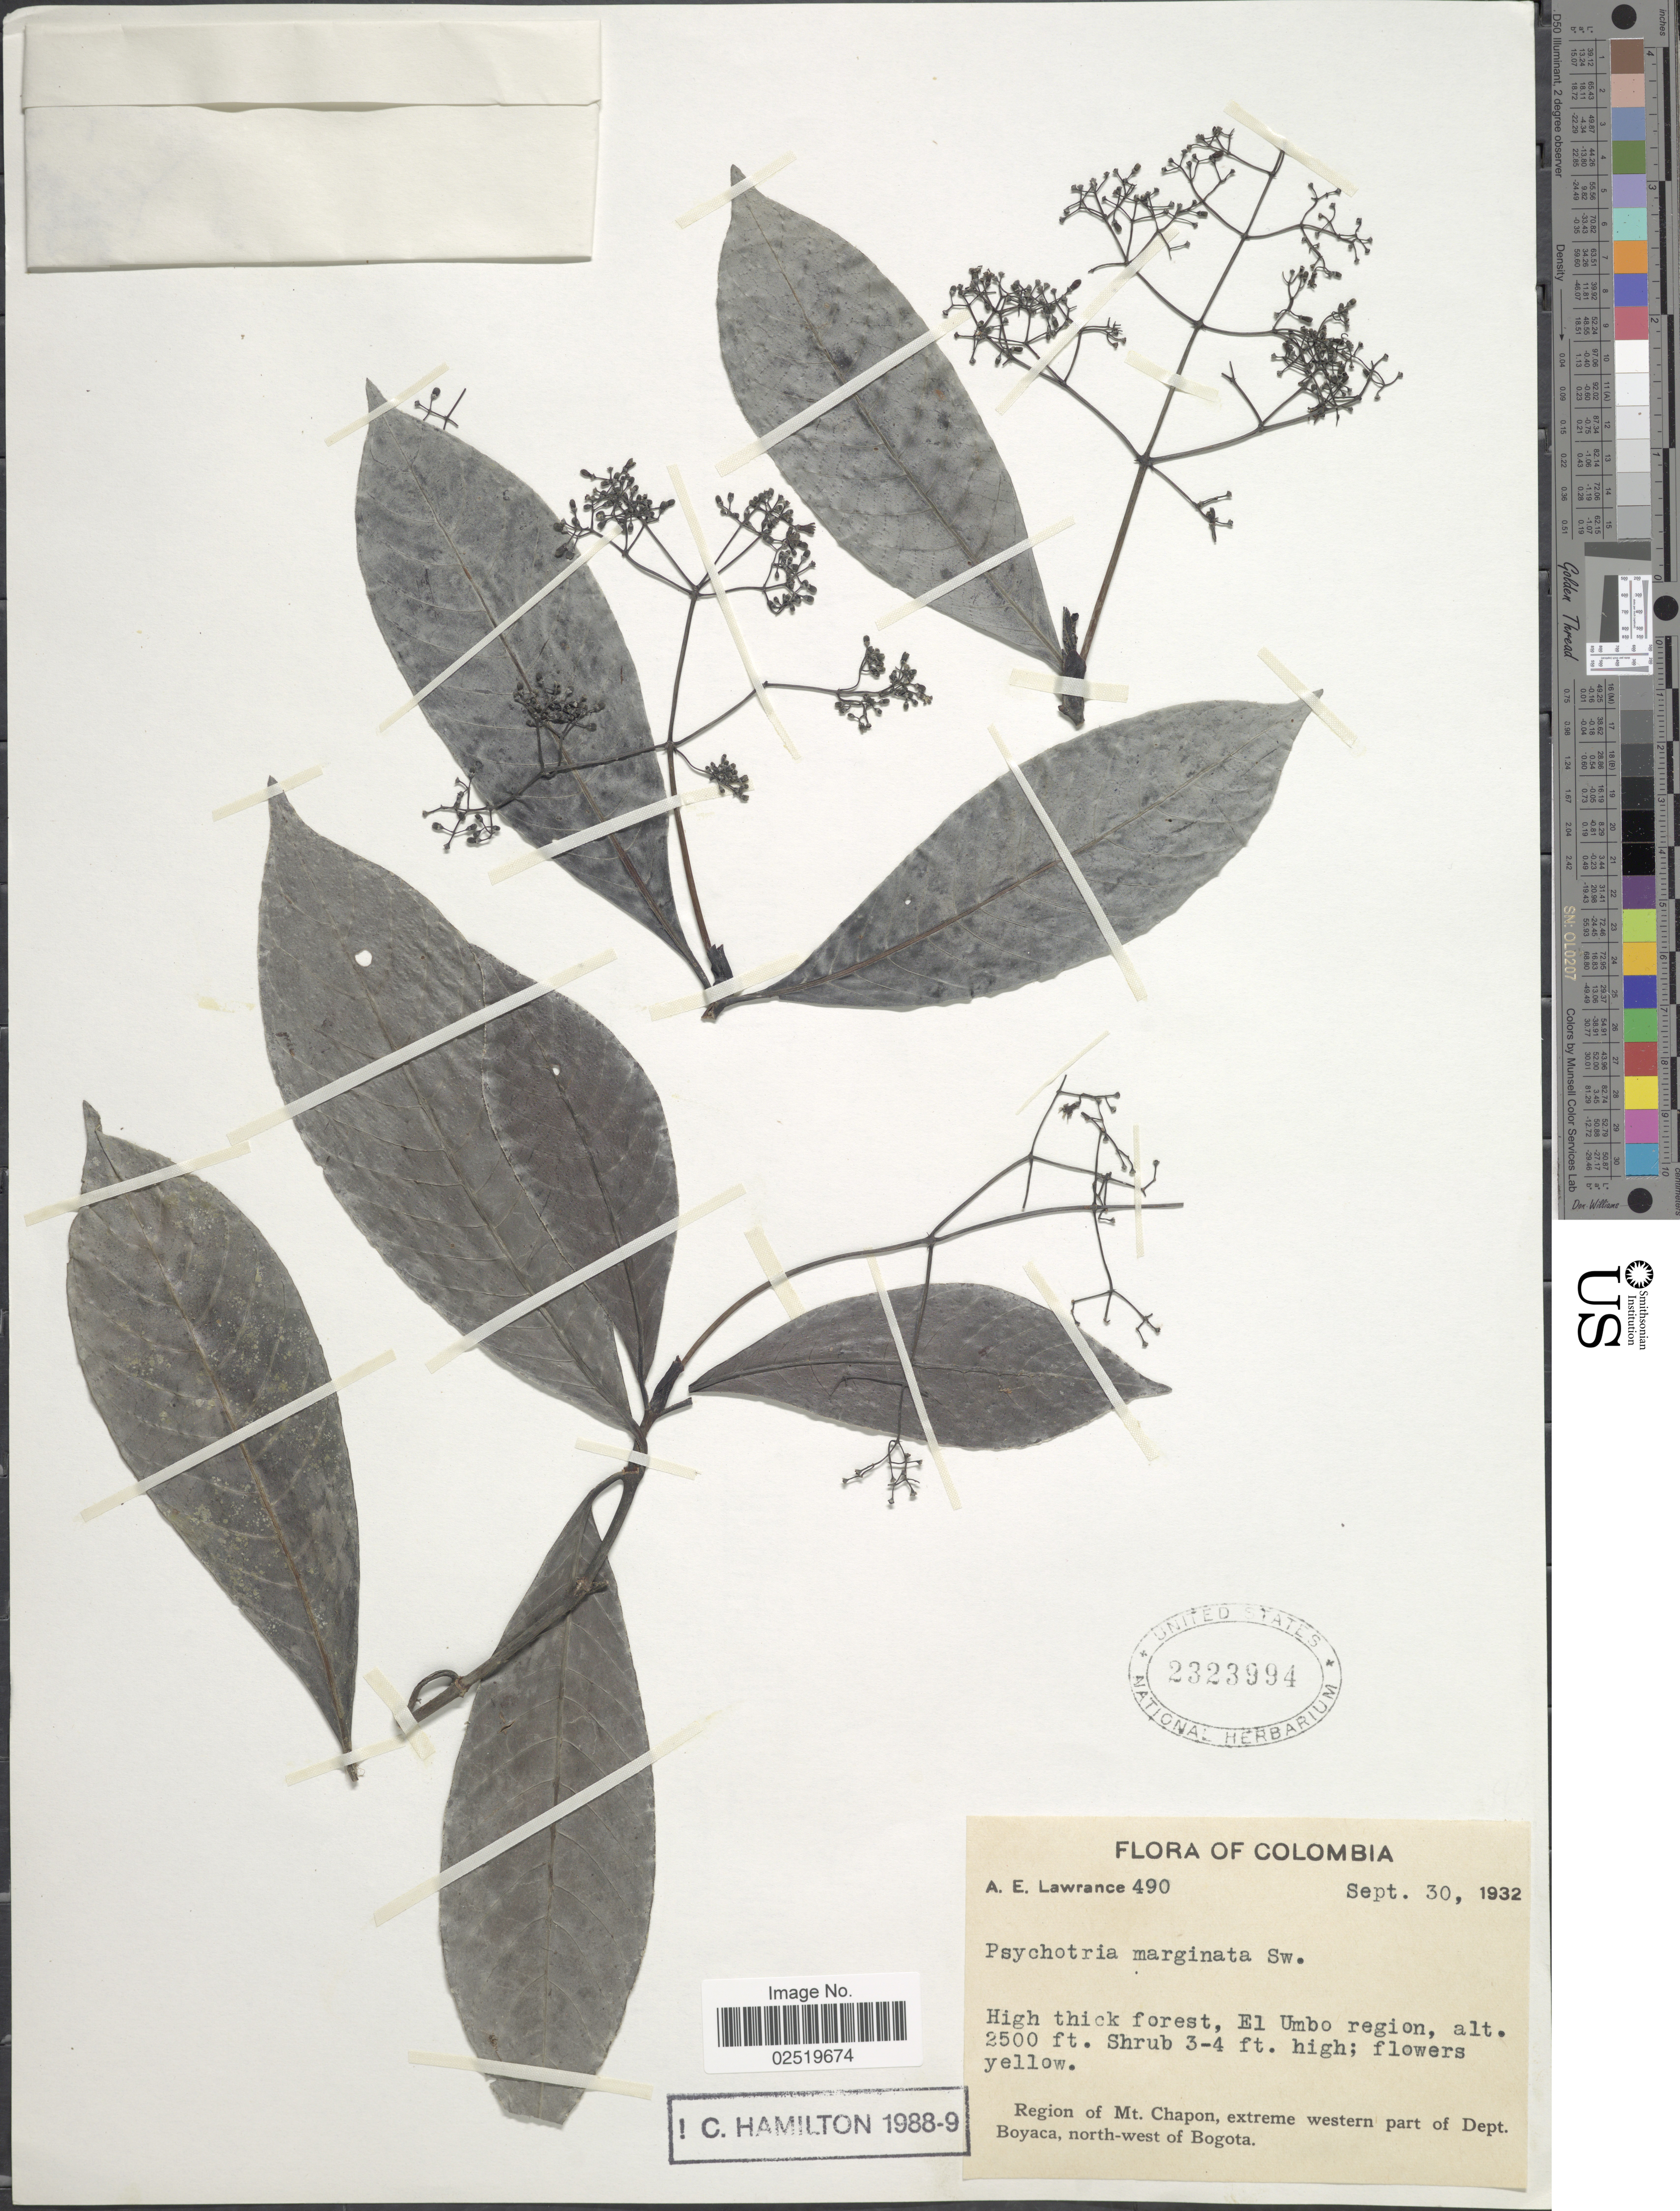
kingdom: Plantae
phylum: Tracheophyta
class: Magnoliopsida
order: Gentianales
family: Rubiaceae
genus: Psychotria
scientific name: Psychotria marginata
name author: Sw.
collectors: A. Lawrance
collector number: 490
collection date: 1932-09-30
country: Colombia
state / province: Boyacá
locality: El Umbo region, Region of Mt. Chapon, extreme western part of Boyca, north-west of Bogota.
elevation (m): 762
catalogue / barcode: US 2323994